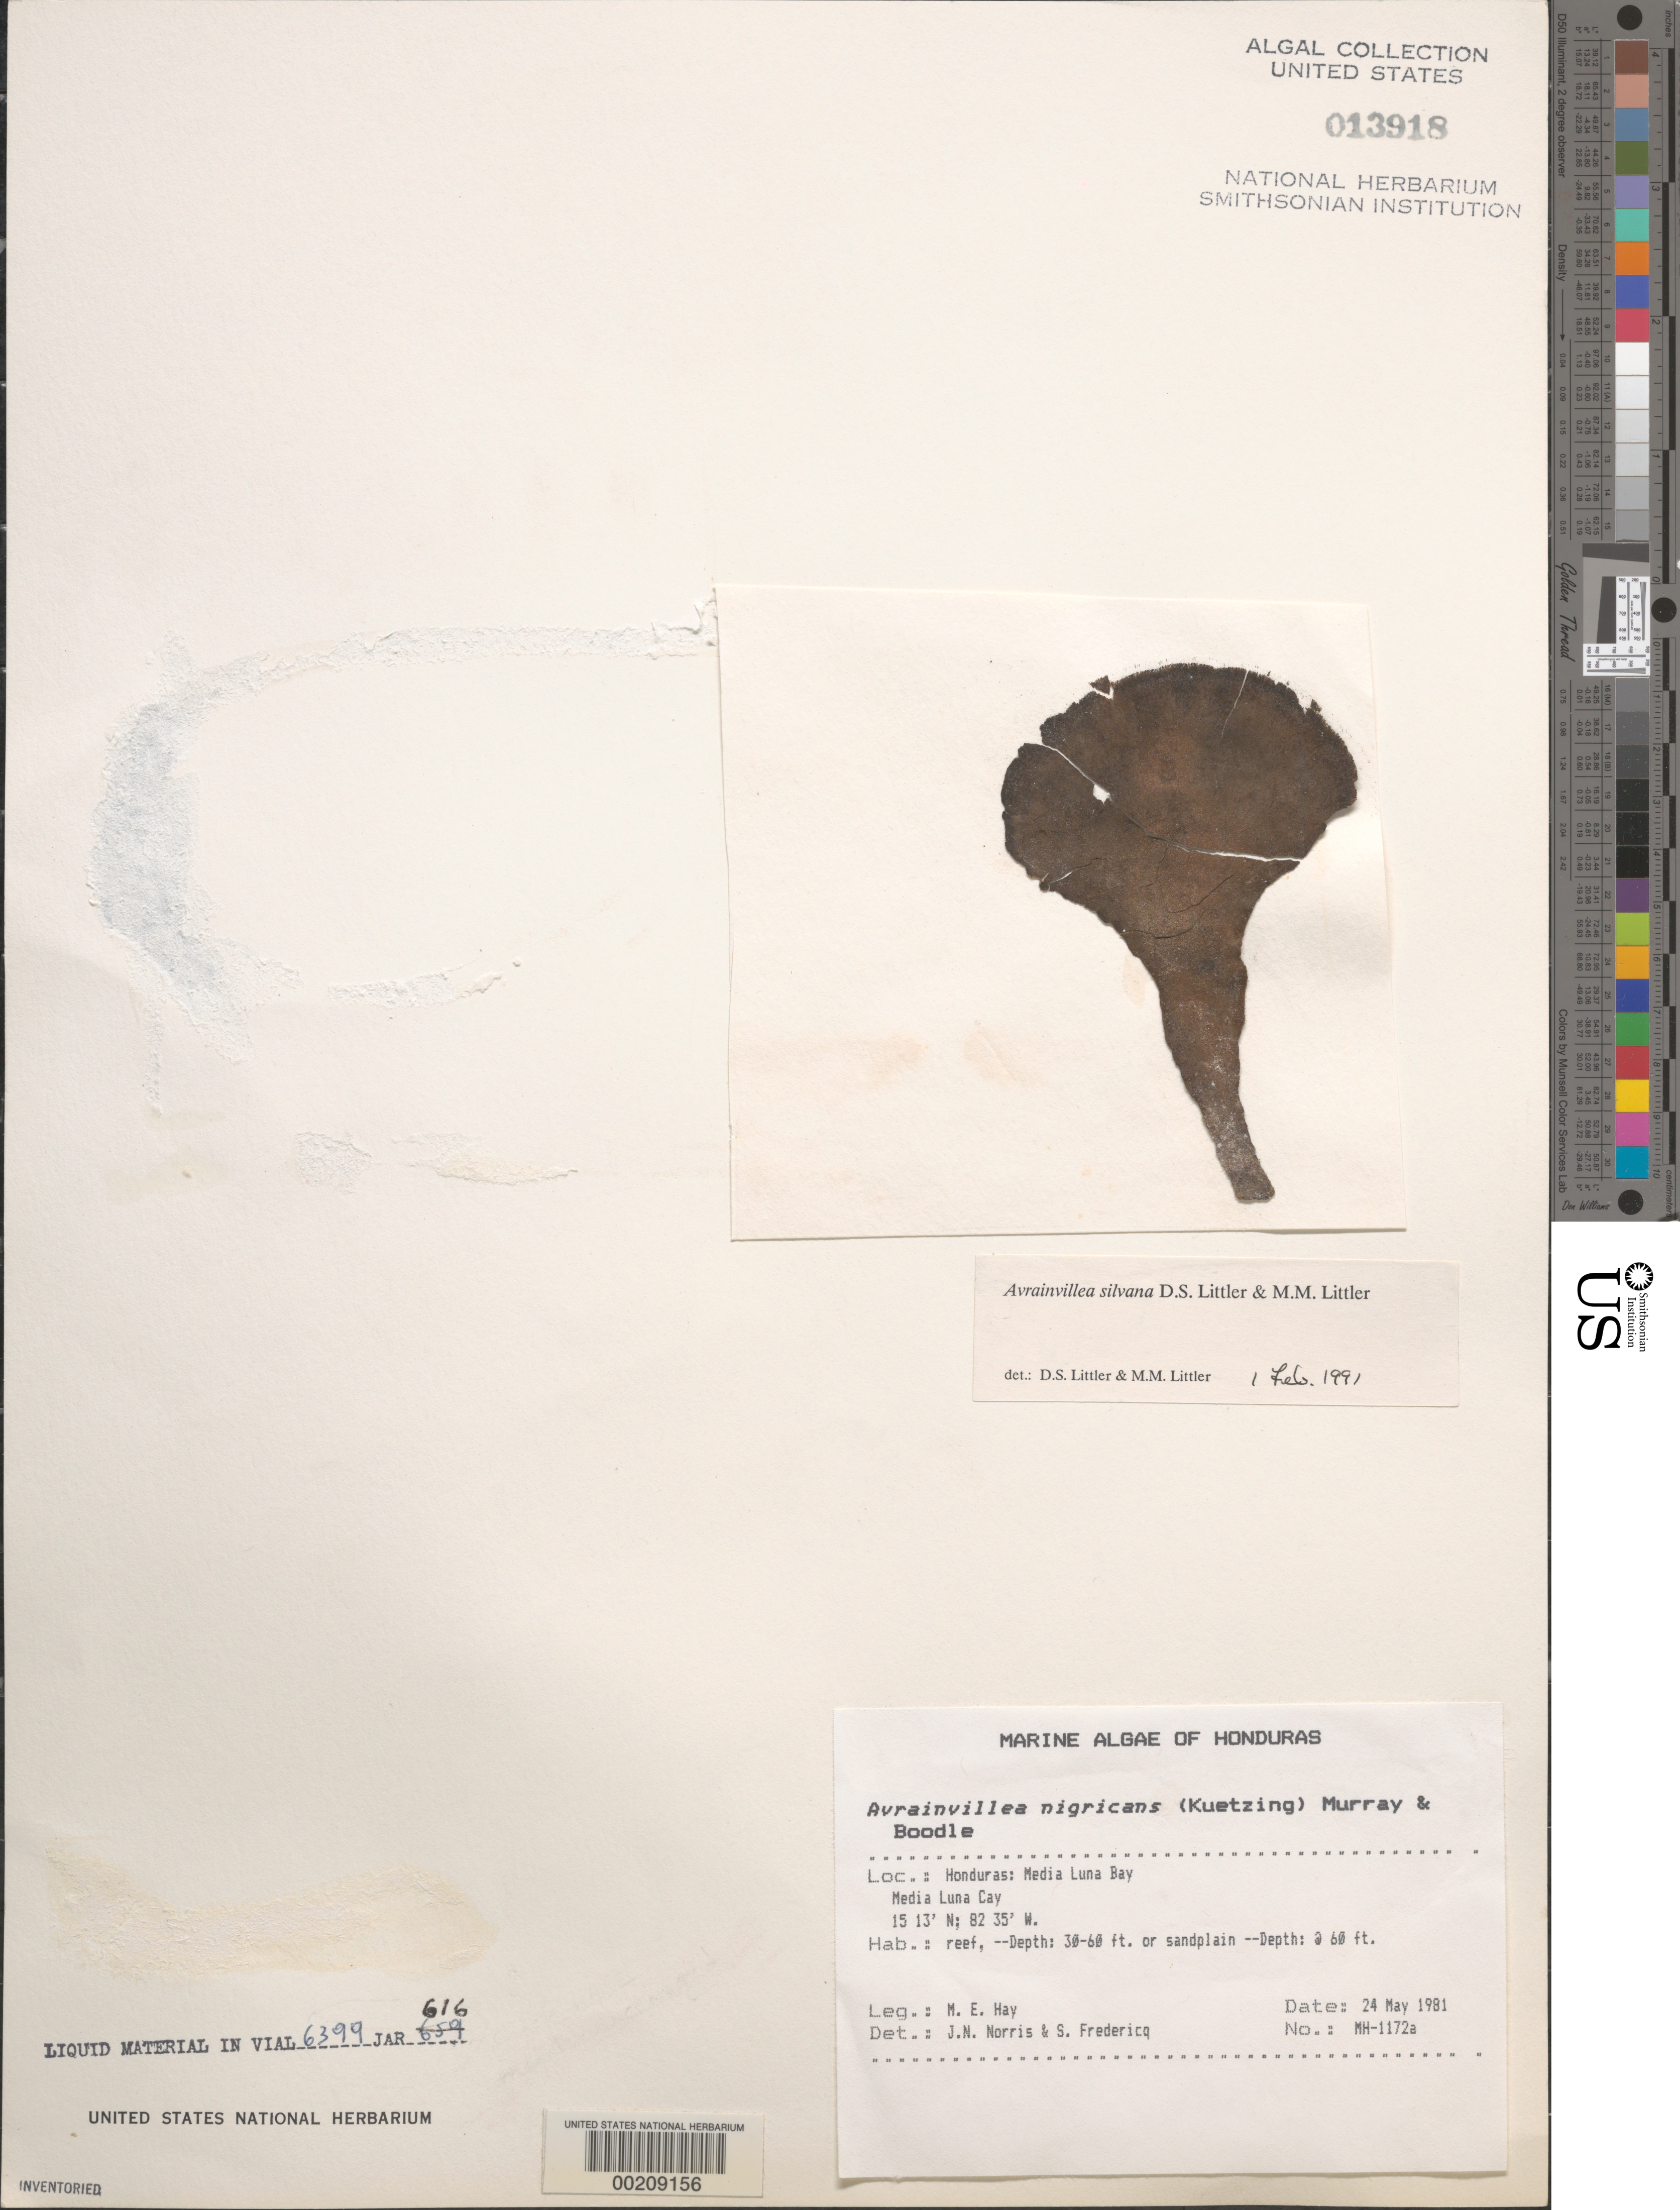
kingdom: Plantae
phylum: Chlorophyta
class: Ulvophyceae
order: Bryopsidales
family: Dichotomosiphonaceae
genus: Avrainvillea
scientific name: Avrainvillea silvana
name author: D.S. Littler & Littler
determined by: Littler, D. S.; Littler, M. M.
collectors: M. E. Hay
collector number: MEH-1172a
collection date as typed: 24 May 1981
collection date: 1981-05-24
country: Honduras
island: Media Luna Cay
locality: Media Luna Bay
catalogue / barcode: US 13918